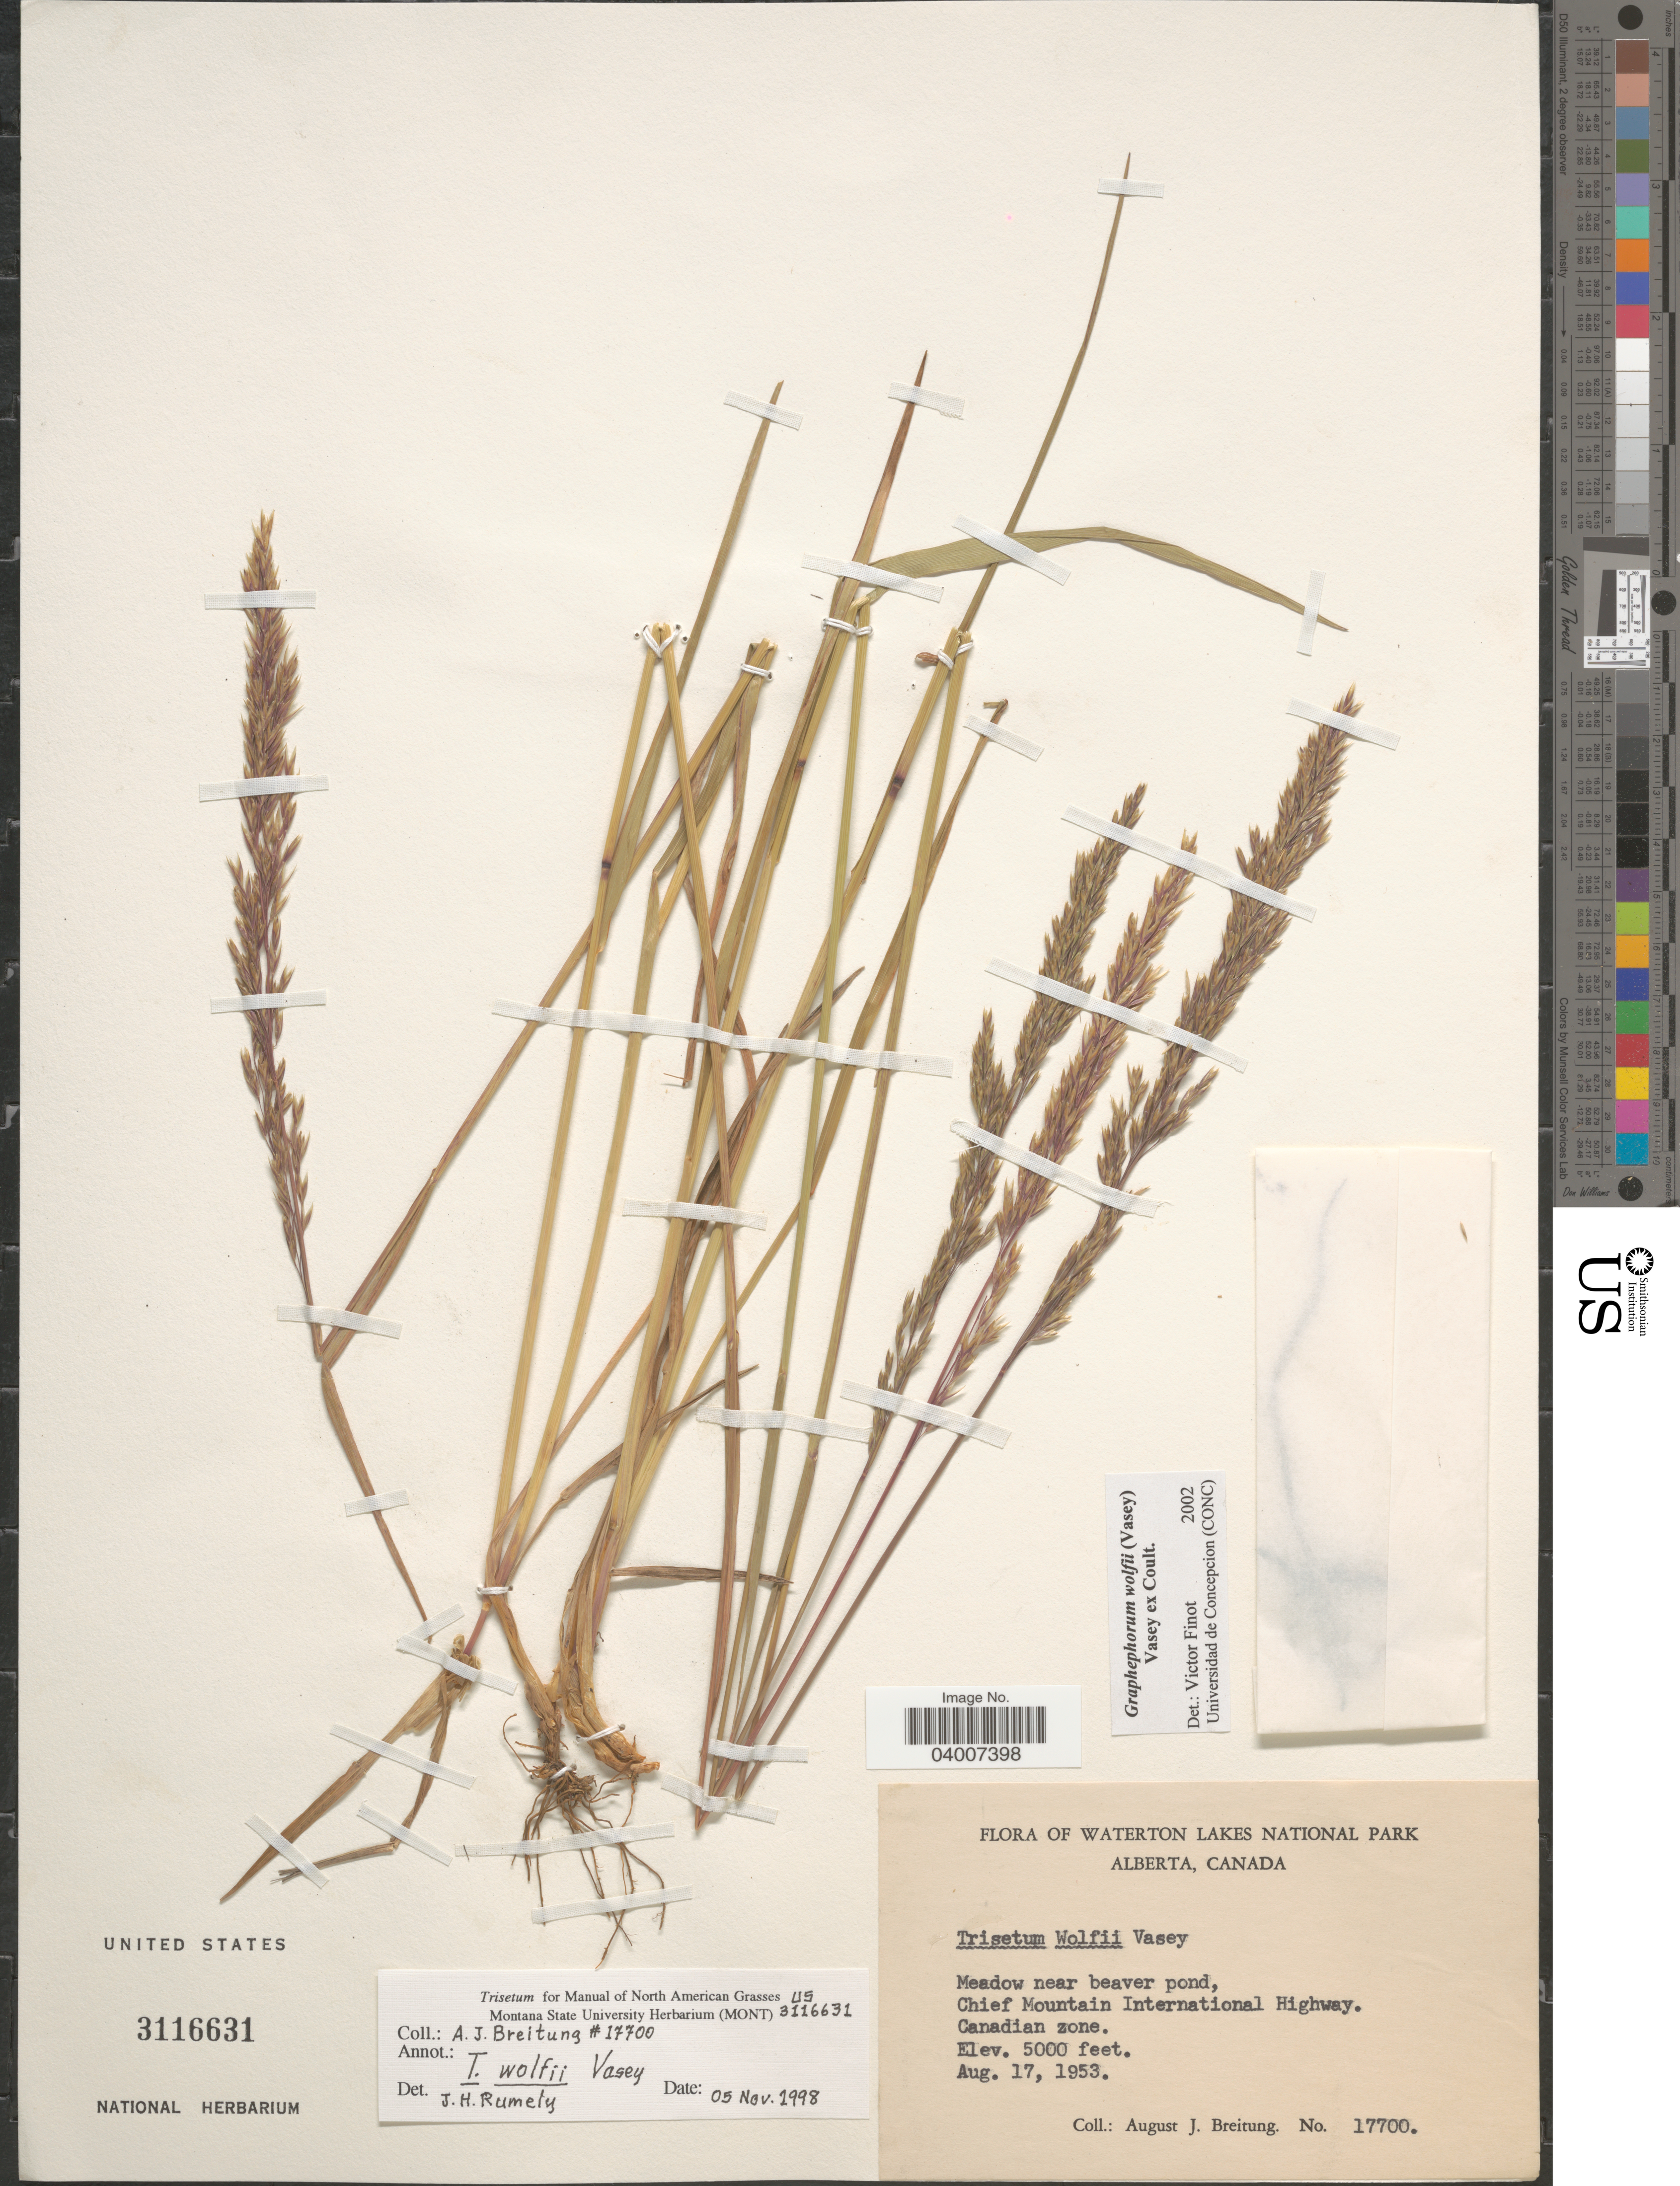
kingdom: Plantae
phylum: Tracheophyta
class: Liliopsida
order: Poales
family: Poaceae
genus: Graphephorum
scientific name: Graphephorum wolfii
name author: (E. Fourn.) Vasey ex Coult.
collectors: A. Breitung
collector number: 17700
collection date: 1953-08-17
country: Canada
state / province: Alberta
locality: Waterton Lakes National Park. Meadow near beaver pond, Chief Mountain International Highway. Canadian zone.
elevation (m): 1524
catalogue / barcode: US 3116631